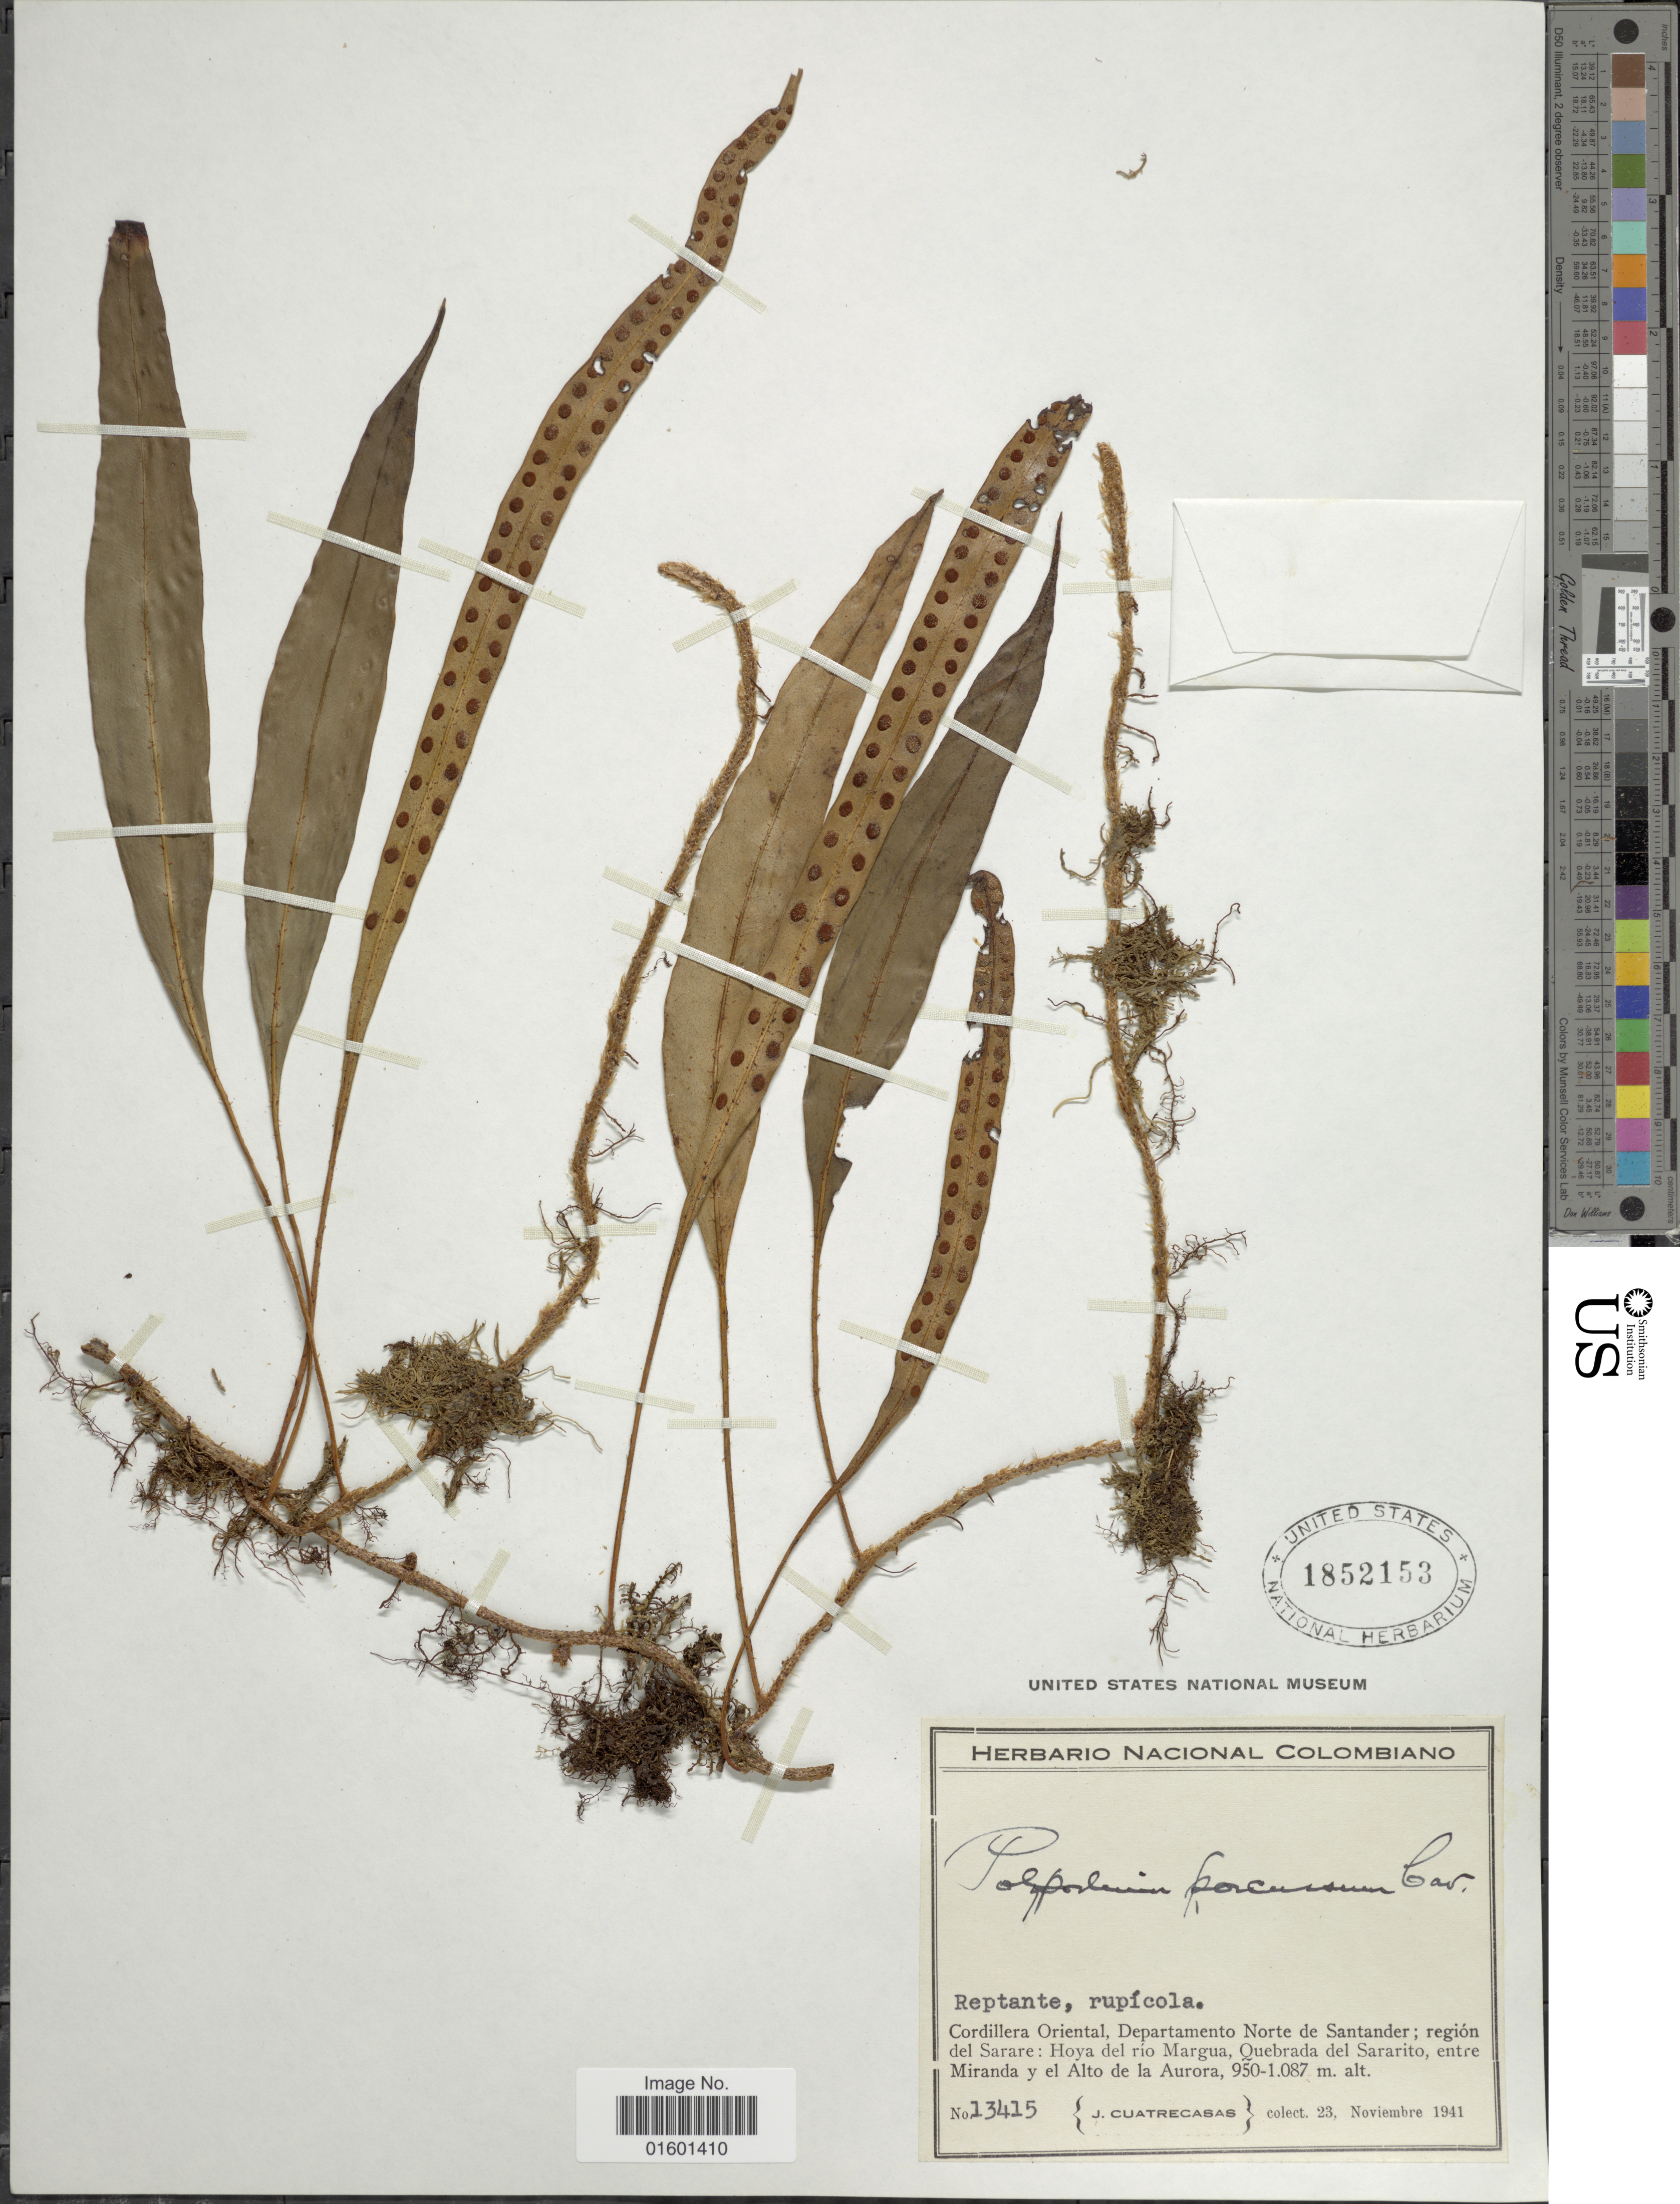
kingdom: Plantae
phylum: Tracheophyta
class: Polypodiopsida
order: Polypodiales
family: Polypodiaceae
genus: Microgramma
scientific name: Microgramma percussa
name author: (Cav.) de la Sota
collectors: J. Cuatrecasas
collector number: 13415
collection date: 1941-11-23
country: Colombia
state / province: Norte de Santander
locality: Cordillera Oriental, region de Sarare: Hoya del rio Margua, Quebrada del Sararito, entre Miranda y el Alto de la Aurora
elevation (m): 950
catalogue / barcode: US 1852153